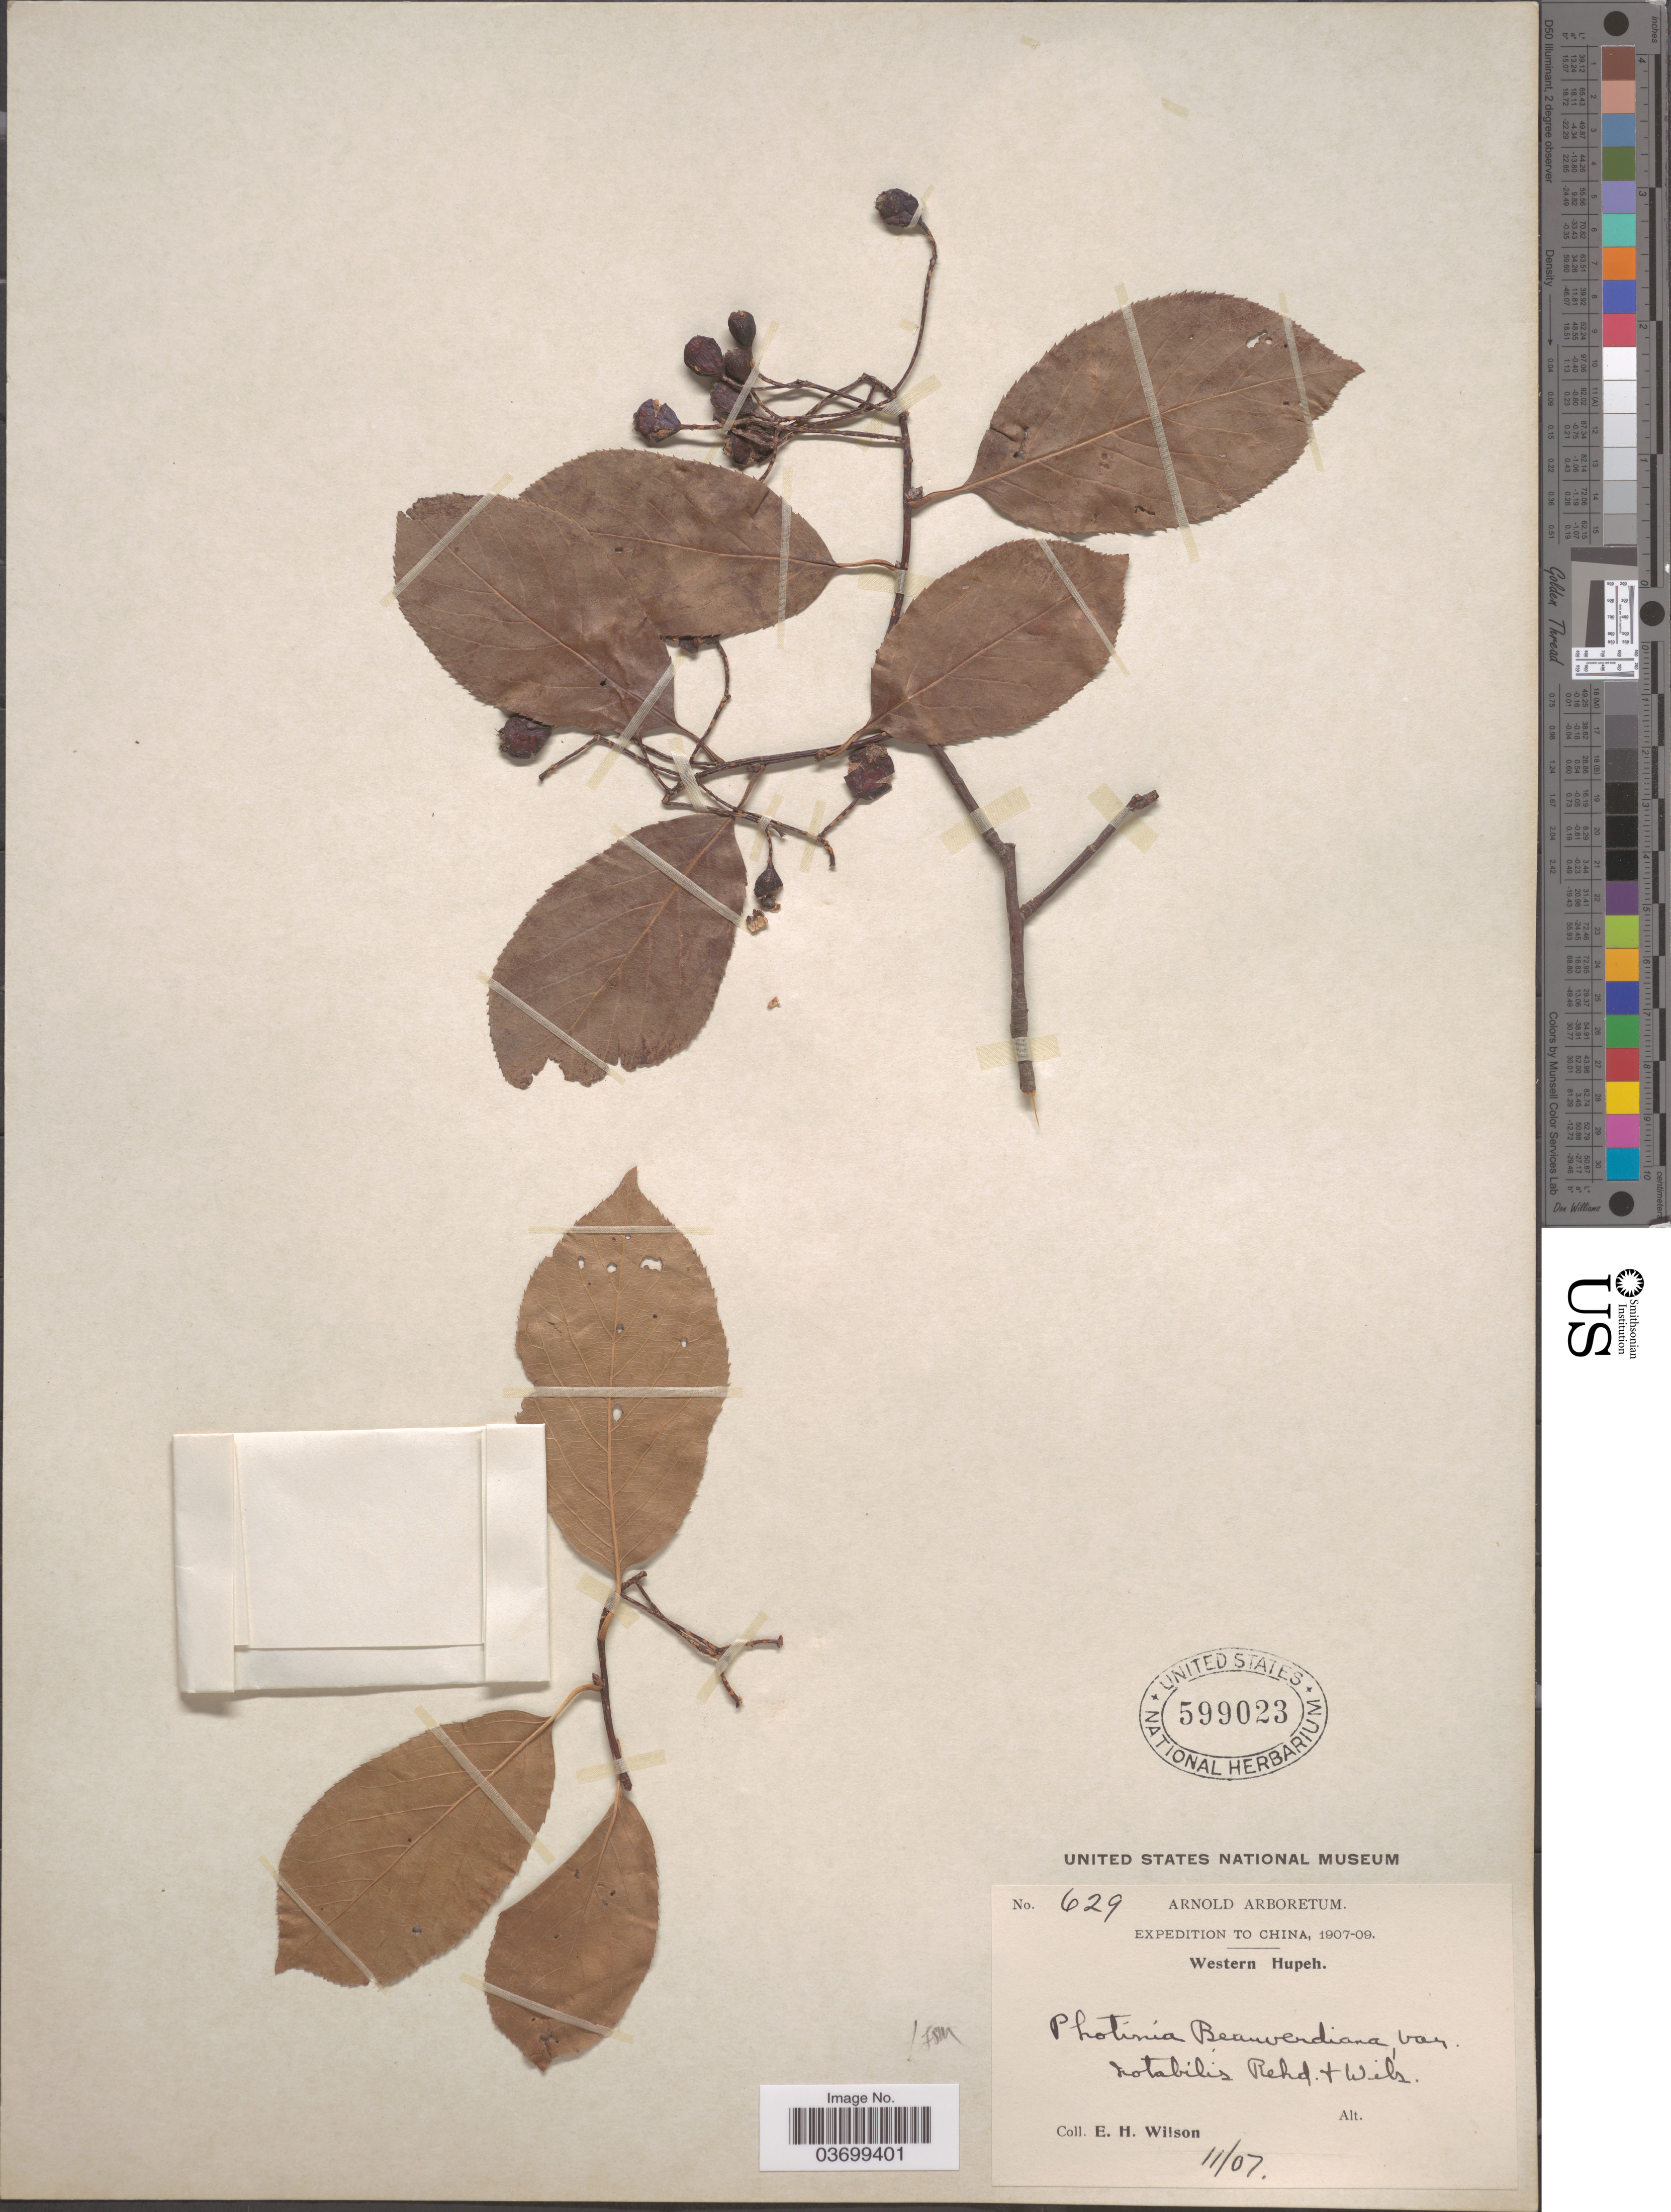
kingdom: Plantae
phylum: Tracheophyta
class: Magnoliopsida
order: Rosales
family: Rosaceae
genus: Photinia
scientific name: Photinia beauverdiana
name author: C.K. Schneid.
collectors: E. Wilson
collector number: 629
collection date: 1907-11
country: China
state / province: Hubei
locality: Western Hupeh.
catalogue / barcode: US 599023